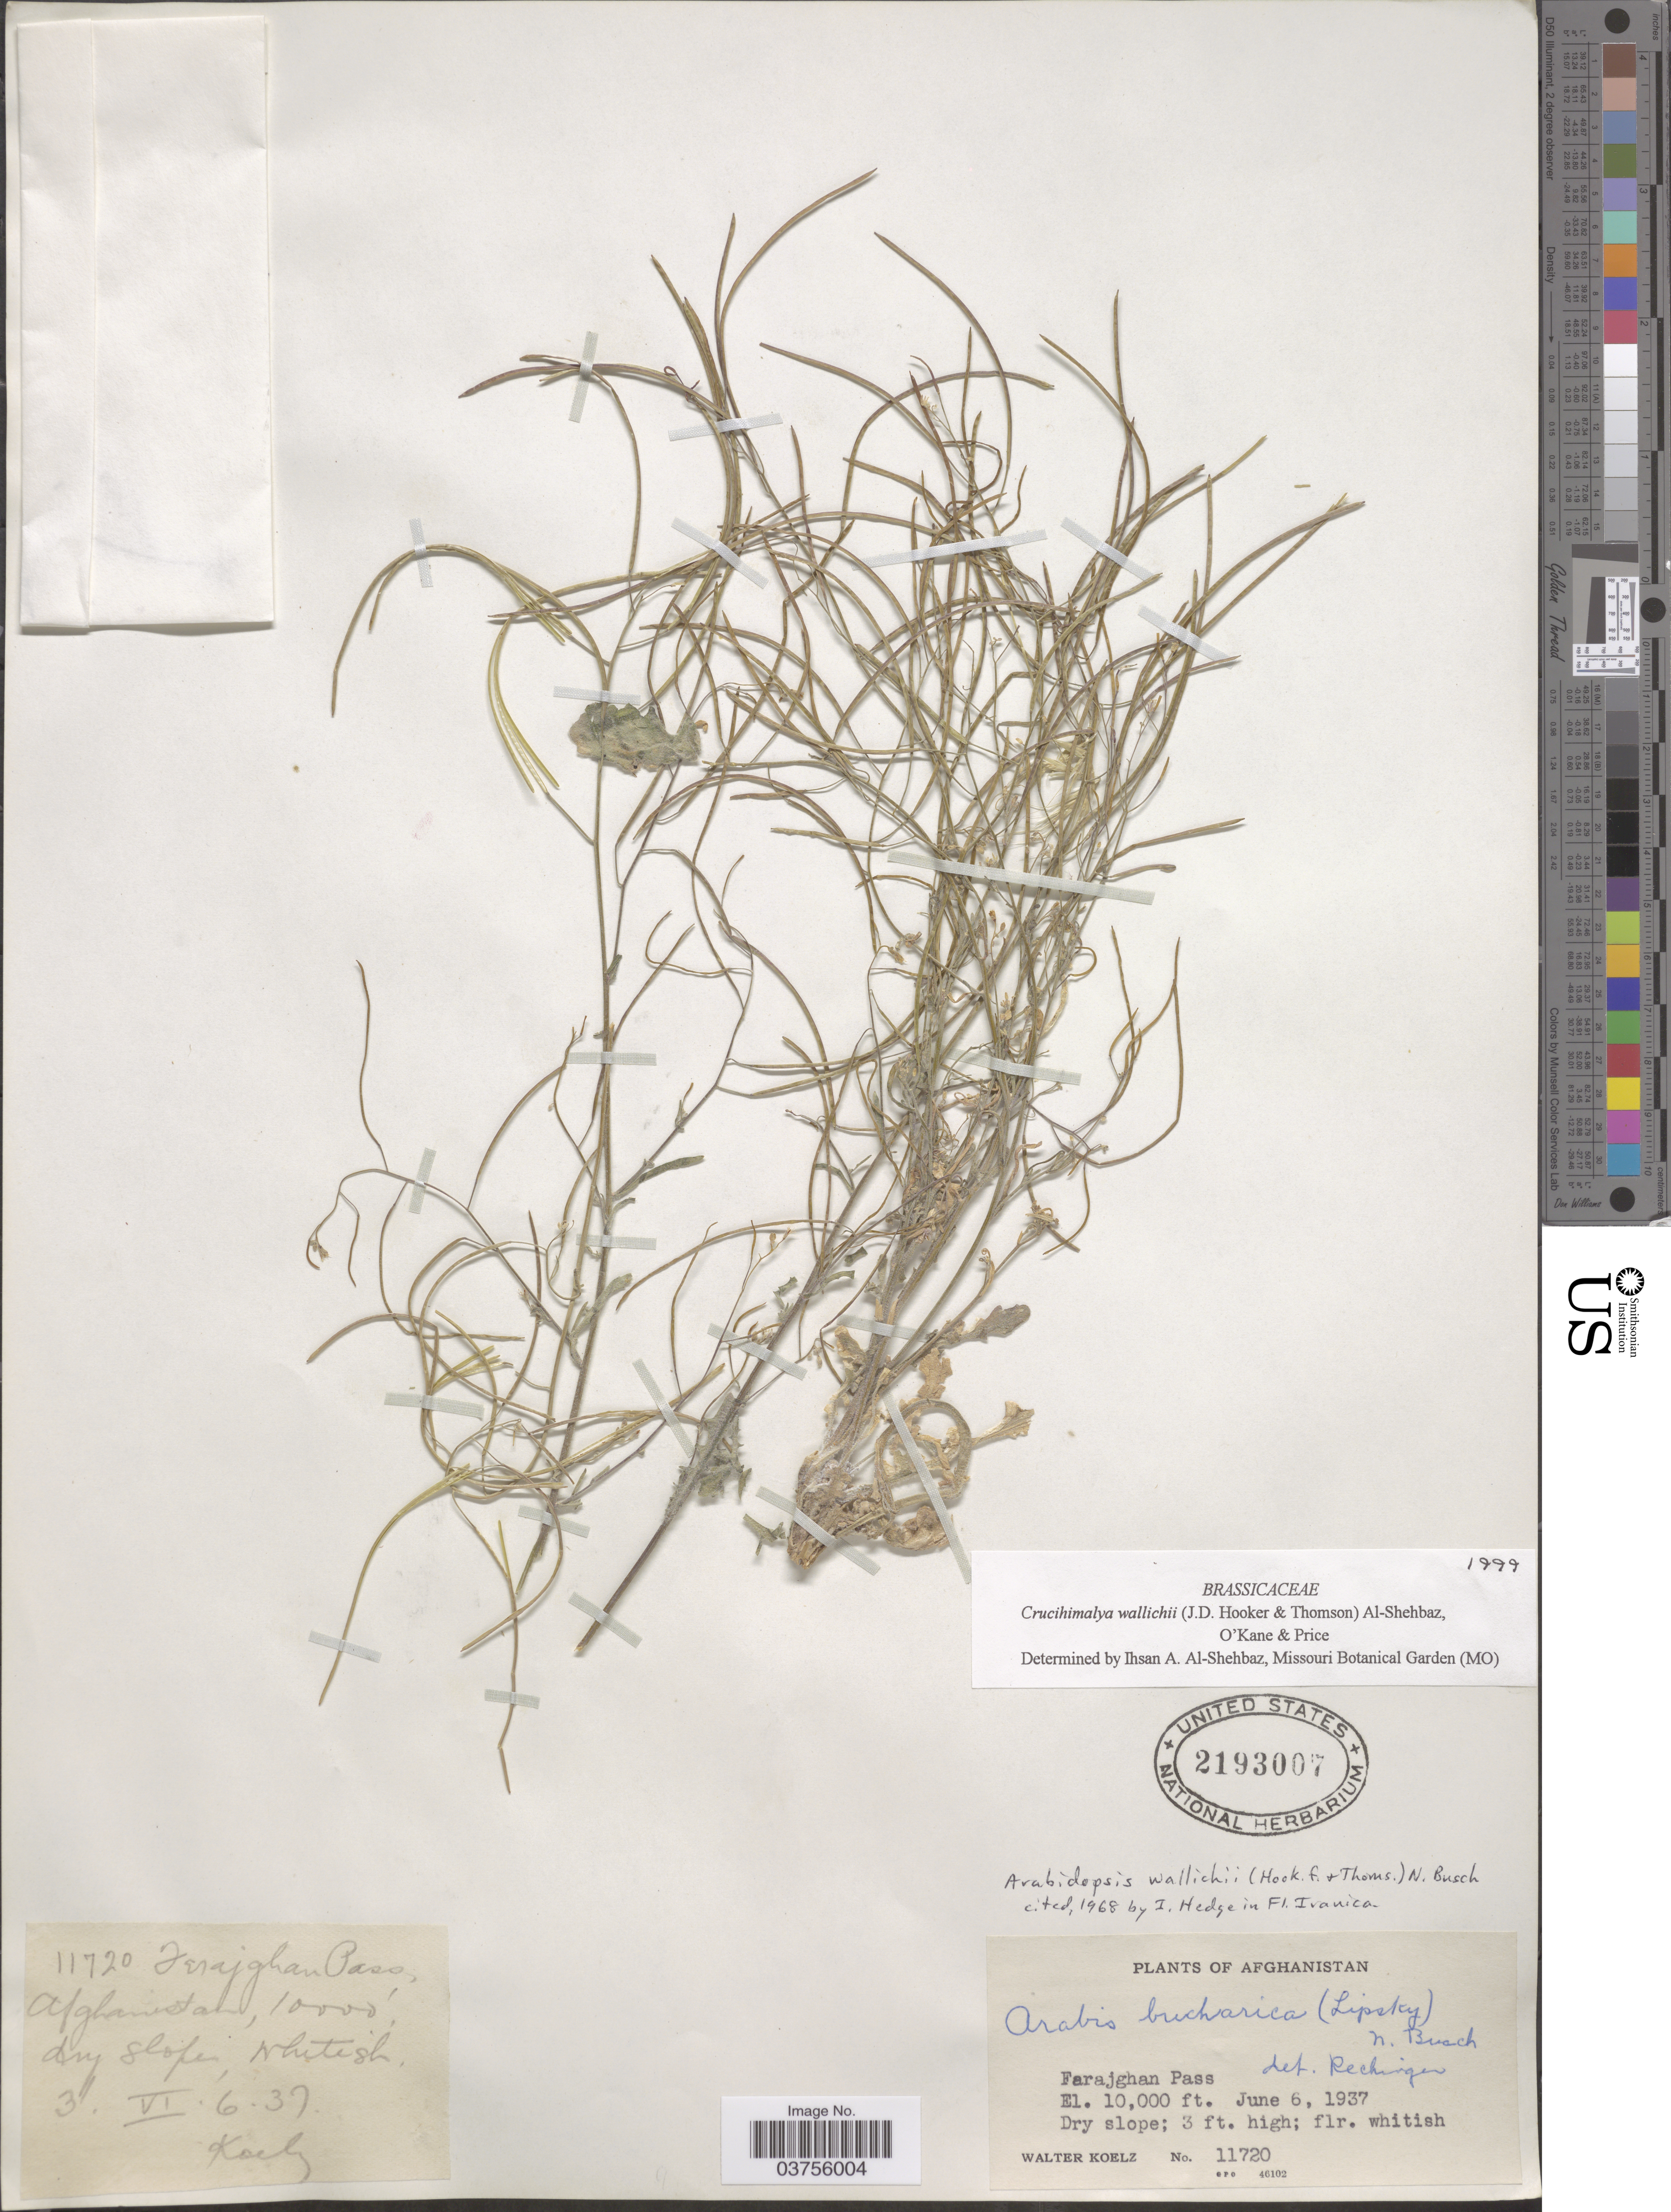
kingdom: Plantae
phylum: Tracheophyta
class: Magnoliopsida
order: Brassicales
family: Brassicaceae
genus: Crucihimalaya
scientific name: Crucihimalaya wallichii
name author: (Hook. f. & Thomson) Al-Shehbaz et al.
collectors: W. N. Koelz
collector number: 11720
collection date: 1937-06-06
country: Afghanistan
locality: Farajghan Pass.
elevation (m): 3048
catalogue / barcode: US 2193007